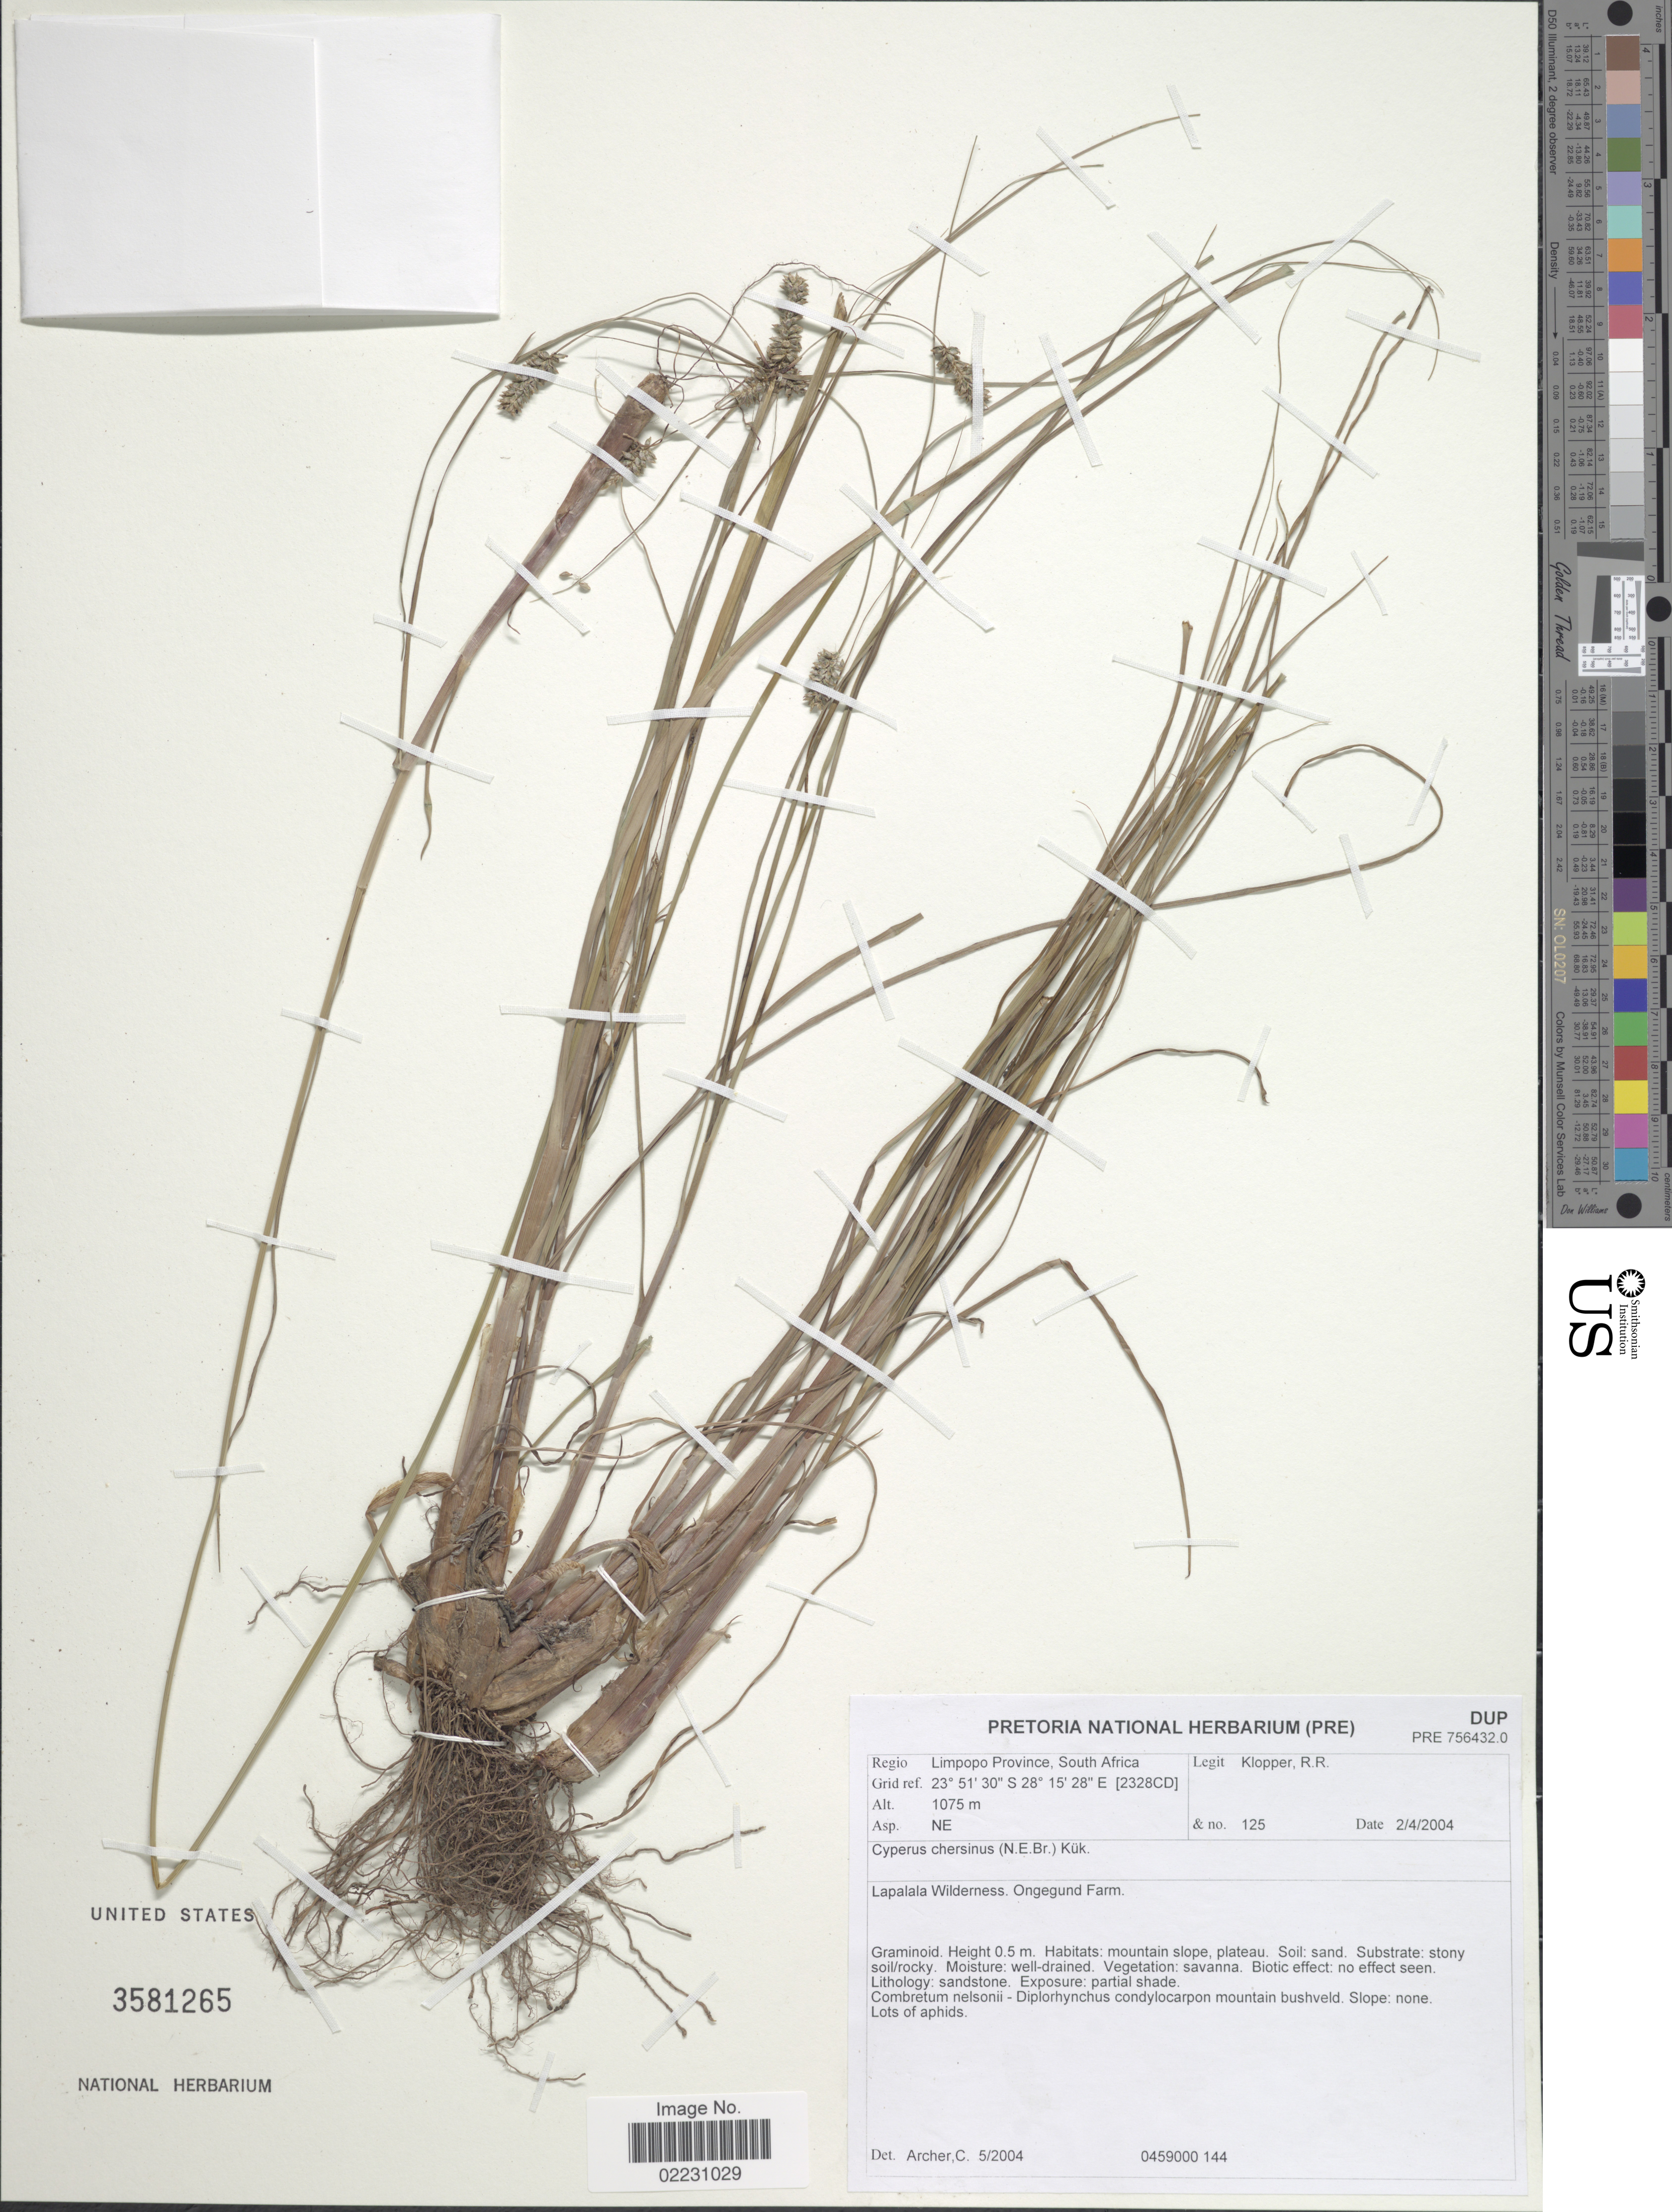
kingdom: Plantae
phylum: Tracheophyta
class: Liliopsida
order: Poales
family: Cyperaceae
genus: Cyperus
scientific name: Cyperus chersinus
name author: (N.E. Br.) Kük.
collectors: R. Klopper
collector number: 125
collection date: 2004-04-02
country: South Africa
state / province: Limpopo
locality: Limpopo Province, South Africa.Lapalala Wilderness. Ongegund Farm.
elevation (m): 1075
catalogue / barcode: US 3581265